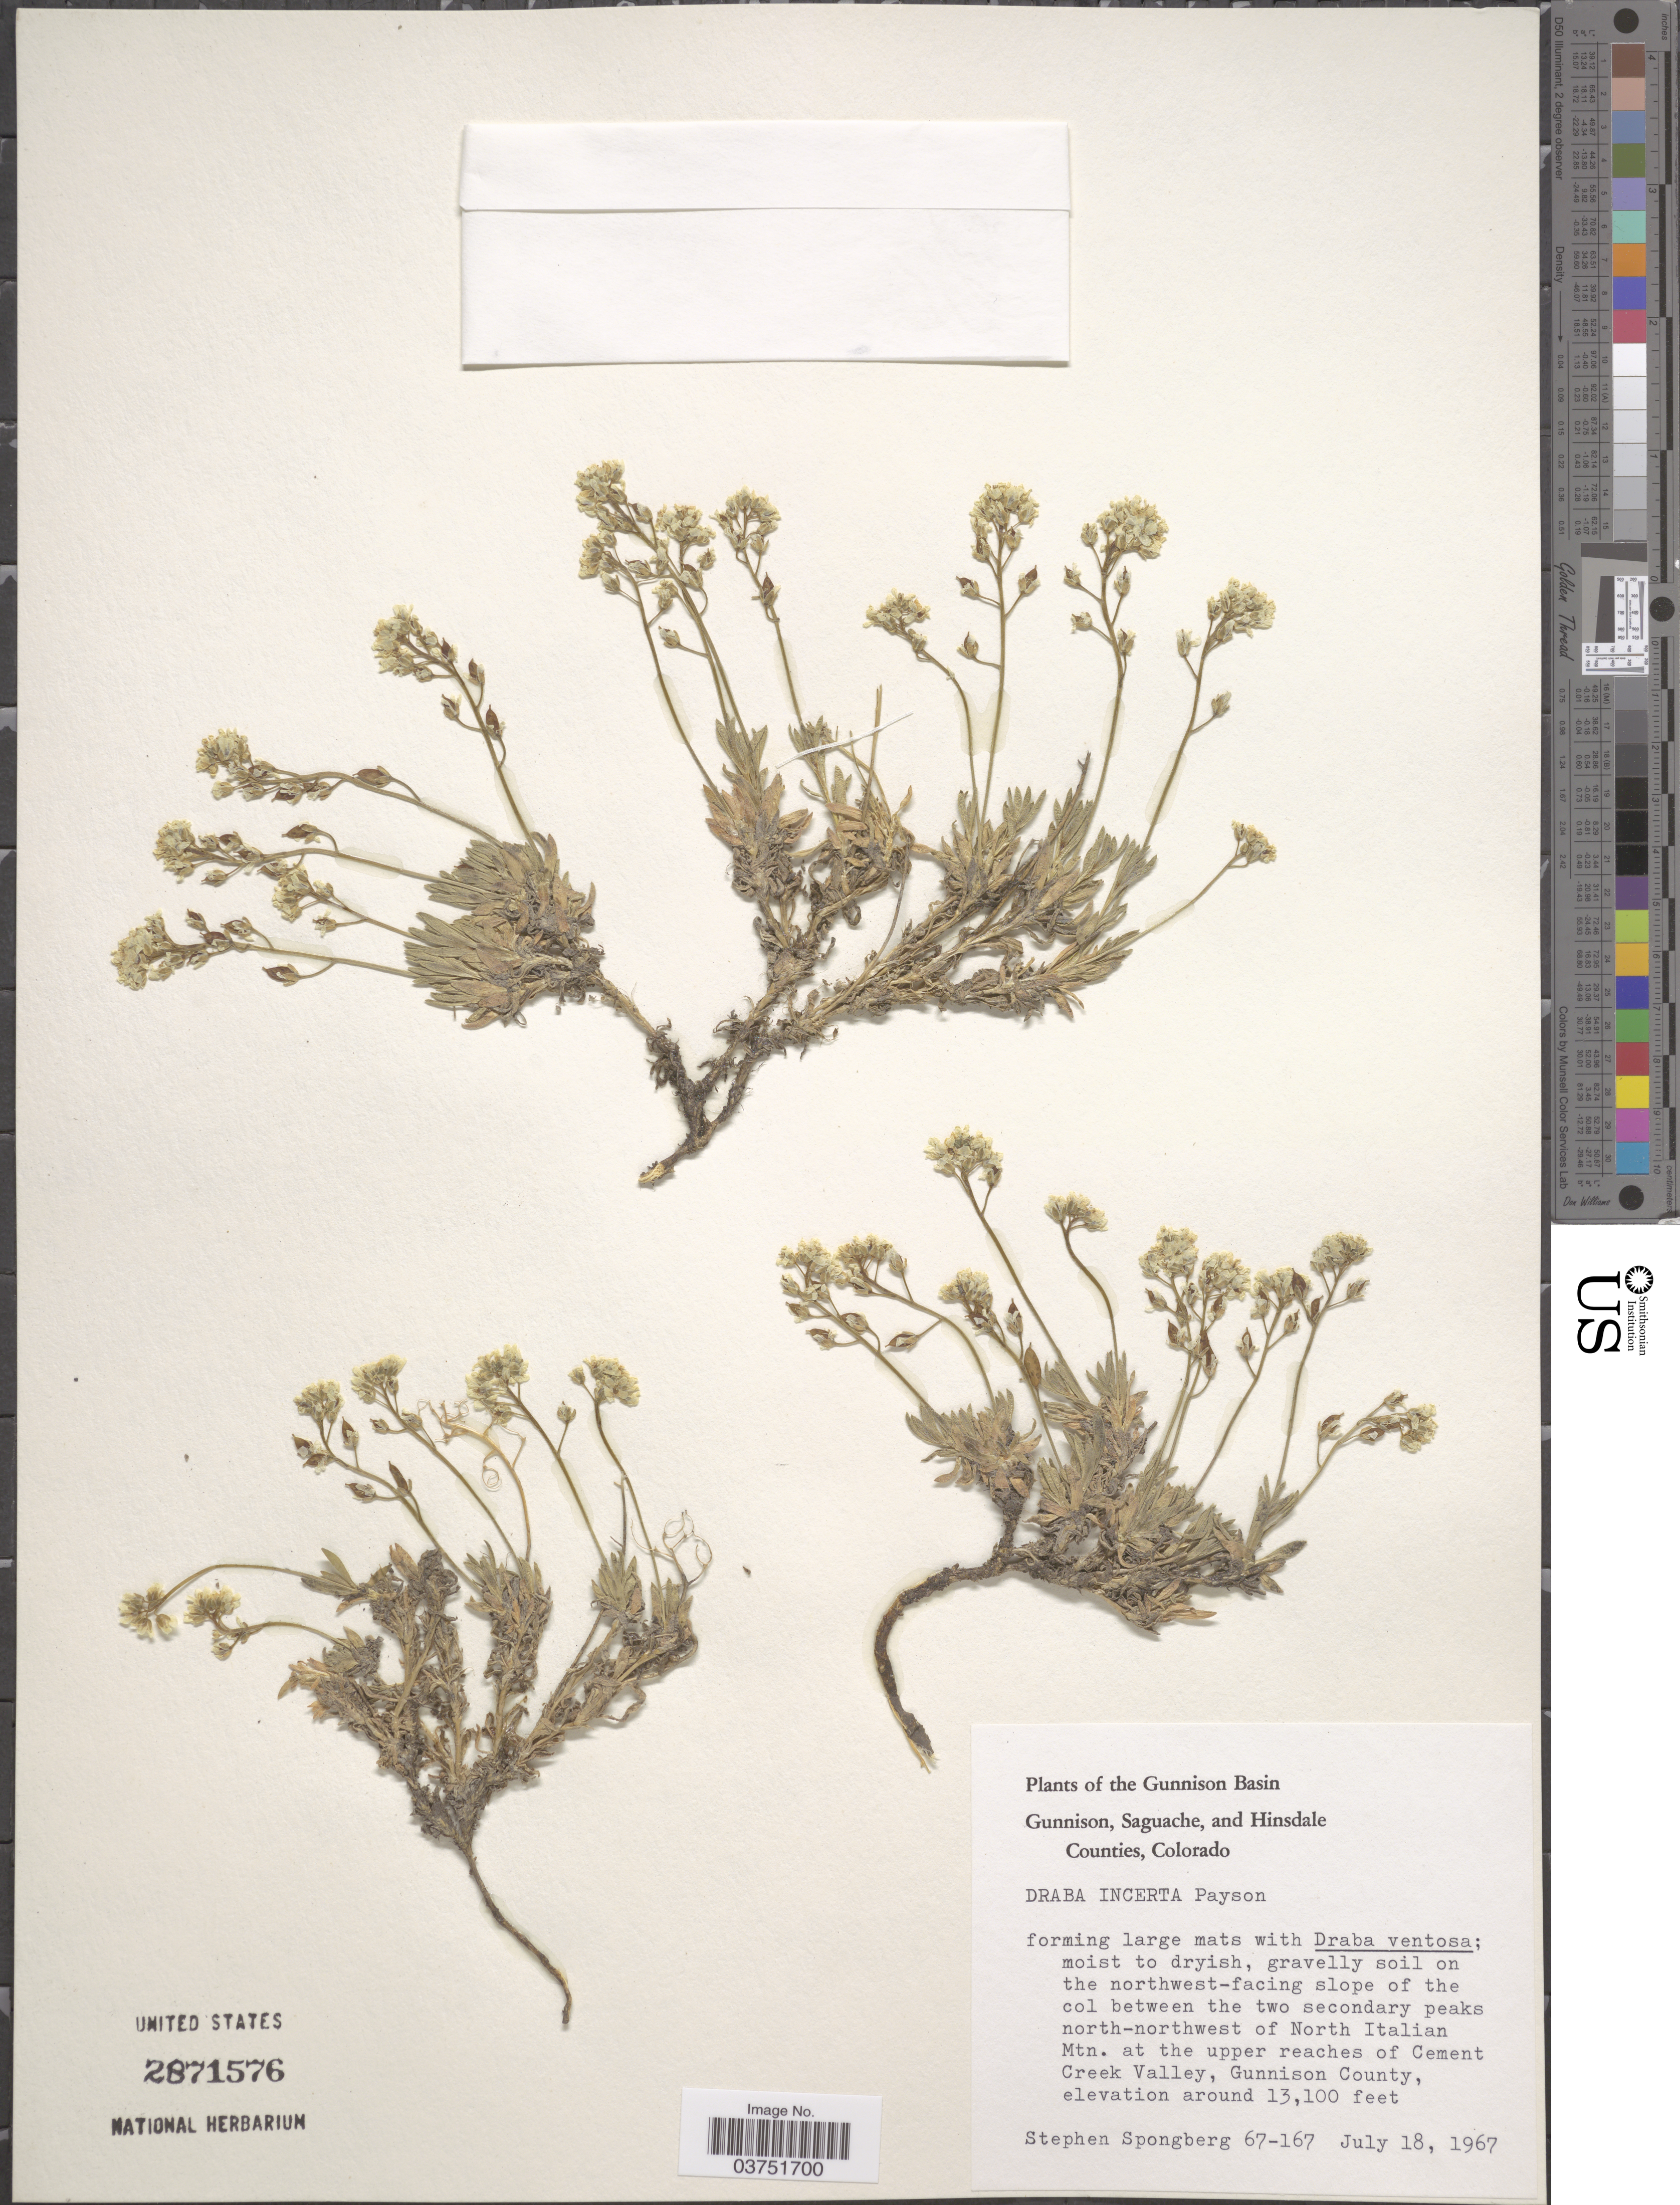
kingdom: Plantae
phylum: Tracheophyta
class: Magnoliopsida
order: Brassicales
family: Brassicaceae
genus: Draba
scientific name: Draba incerta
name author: Payson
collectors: S. A.Spongberg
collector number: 67-167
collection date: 1967-07-18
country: United States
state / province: Colorado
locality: Gunnison Basin. Gravelly soil on the northwest-facing slope of the col between the two secondary peaks north-northwest of North Italian Mtn. at the upper reaches of Cement Creek Valley, Gunnison County.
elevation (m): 3993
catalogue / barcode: US 2871576